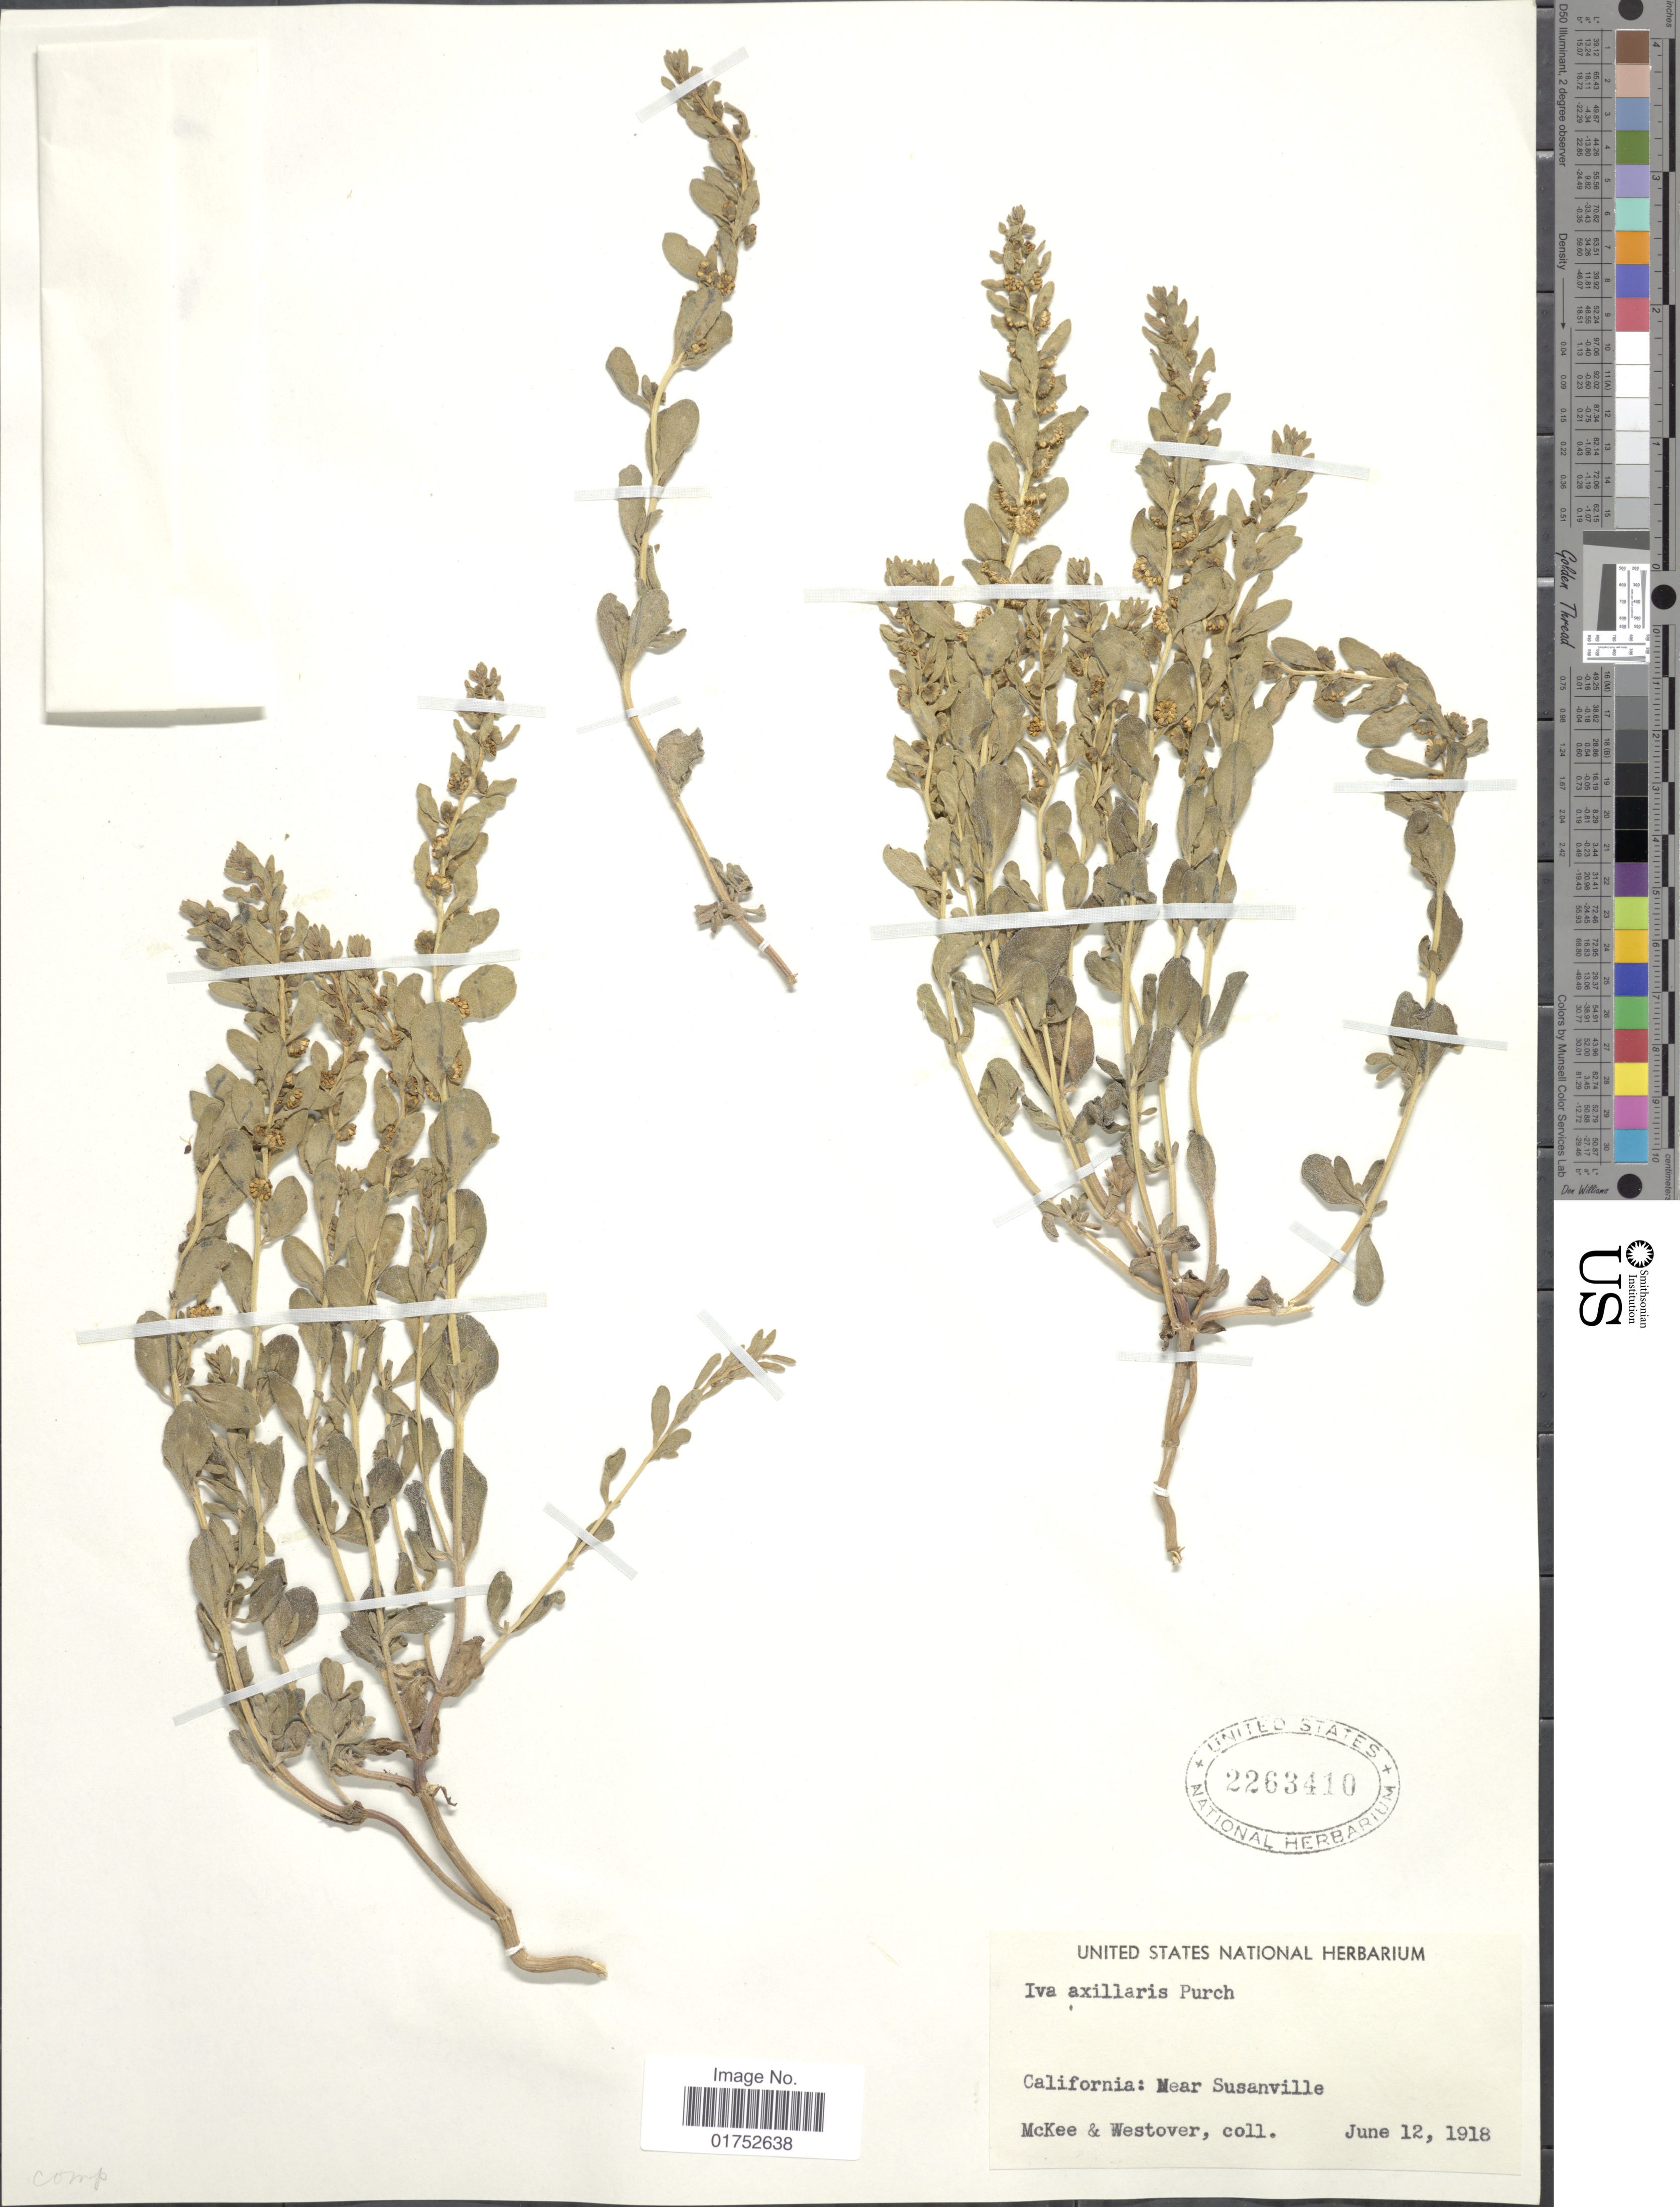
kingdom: Plantae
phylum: Tracheophyta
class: Magnoliopsida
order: Asterales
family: Asteraceae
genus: Iva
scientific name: Iva axillaris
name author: Pursh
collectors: McKee, -- & Westover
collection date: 1918-06-12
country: United States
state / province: California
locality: Near Susanville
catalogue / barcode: US 2263410